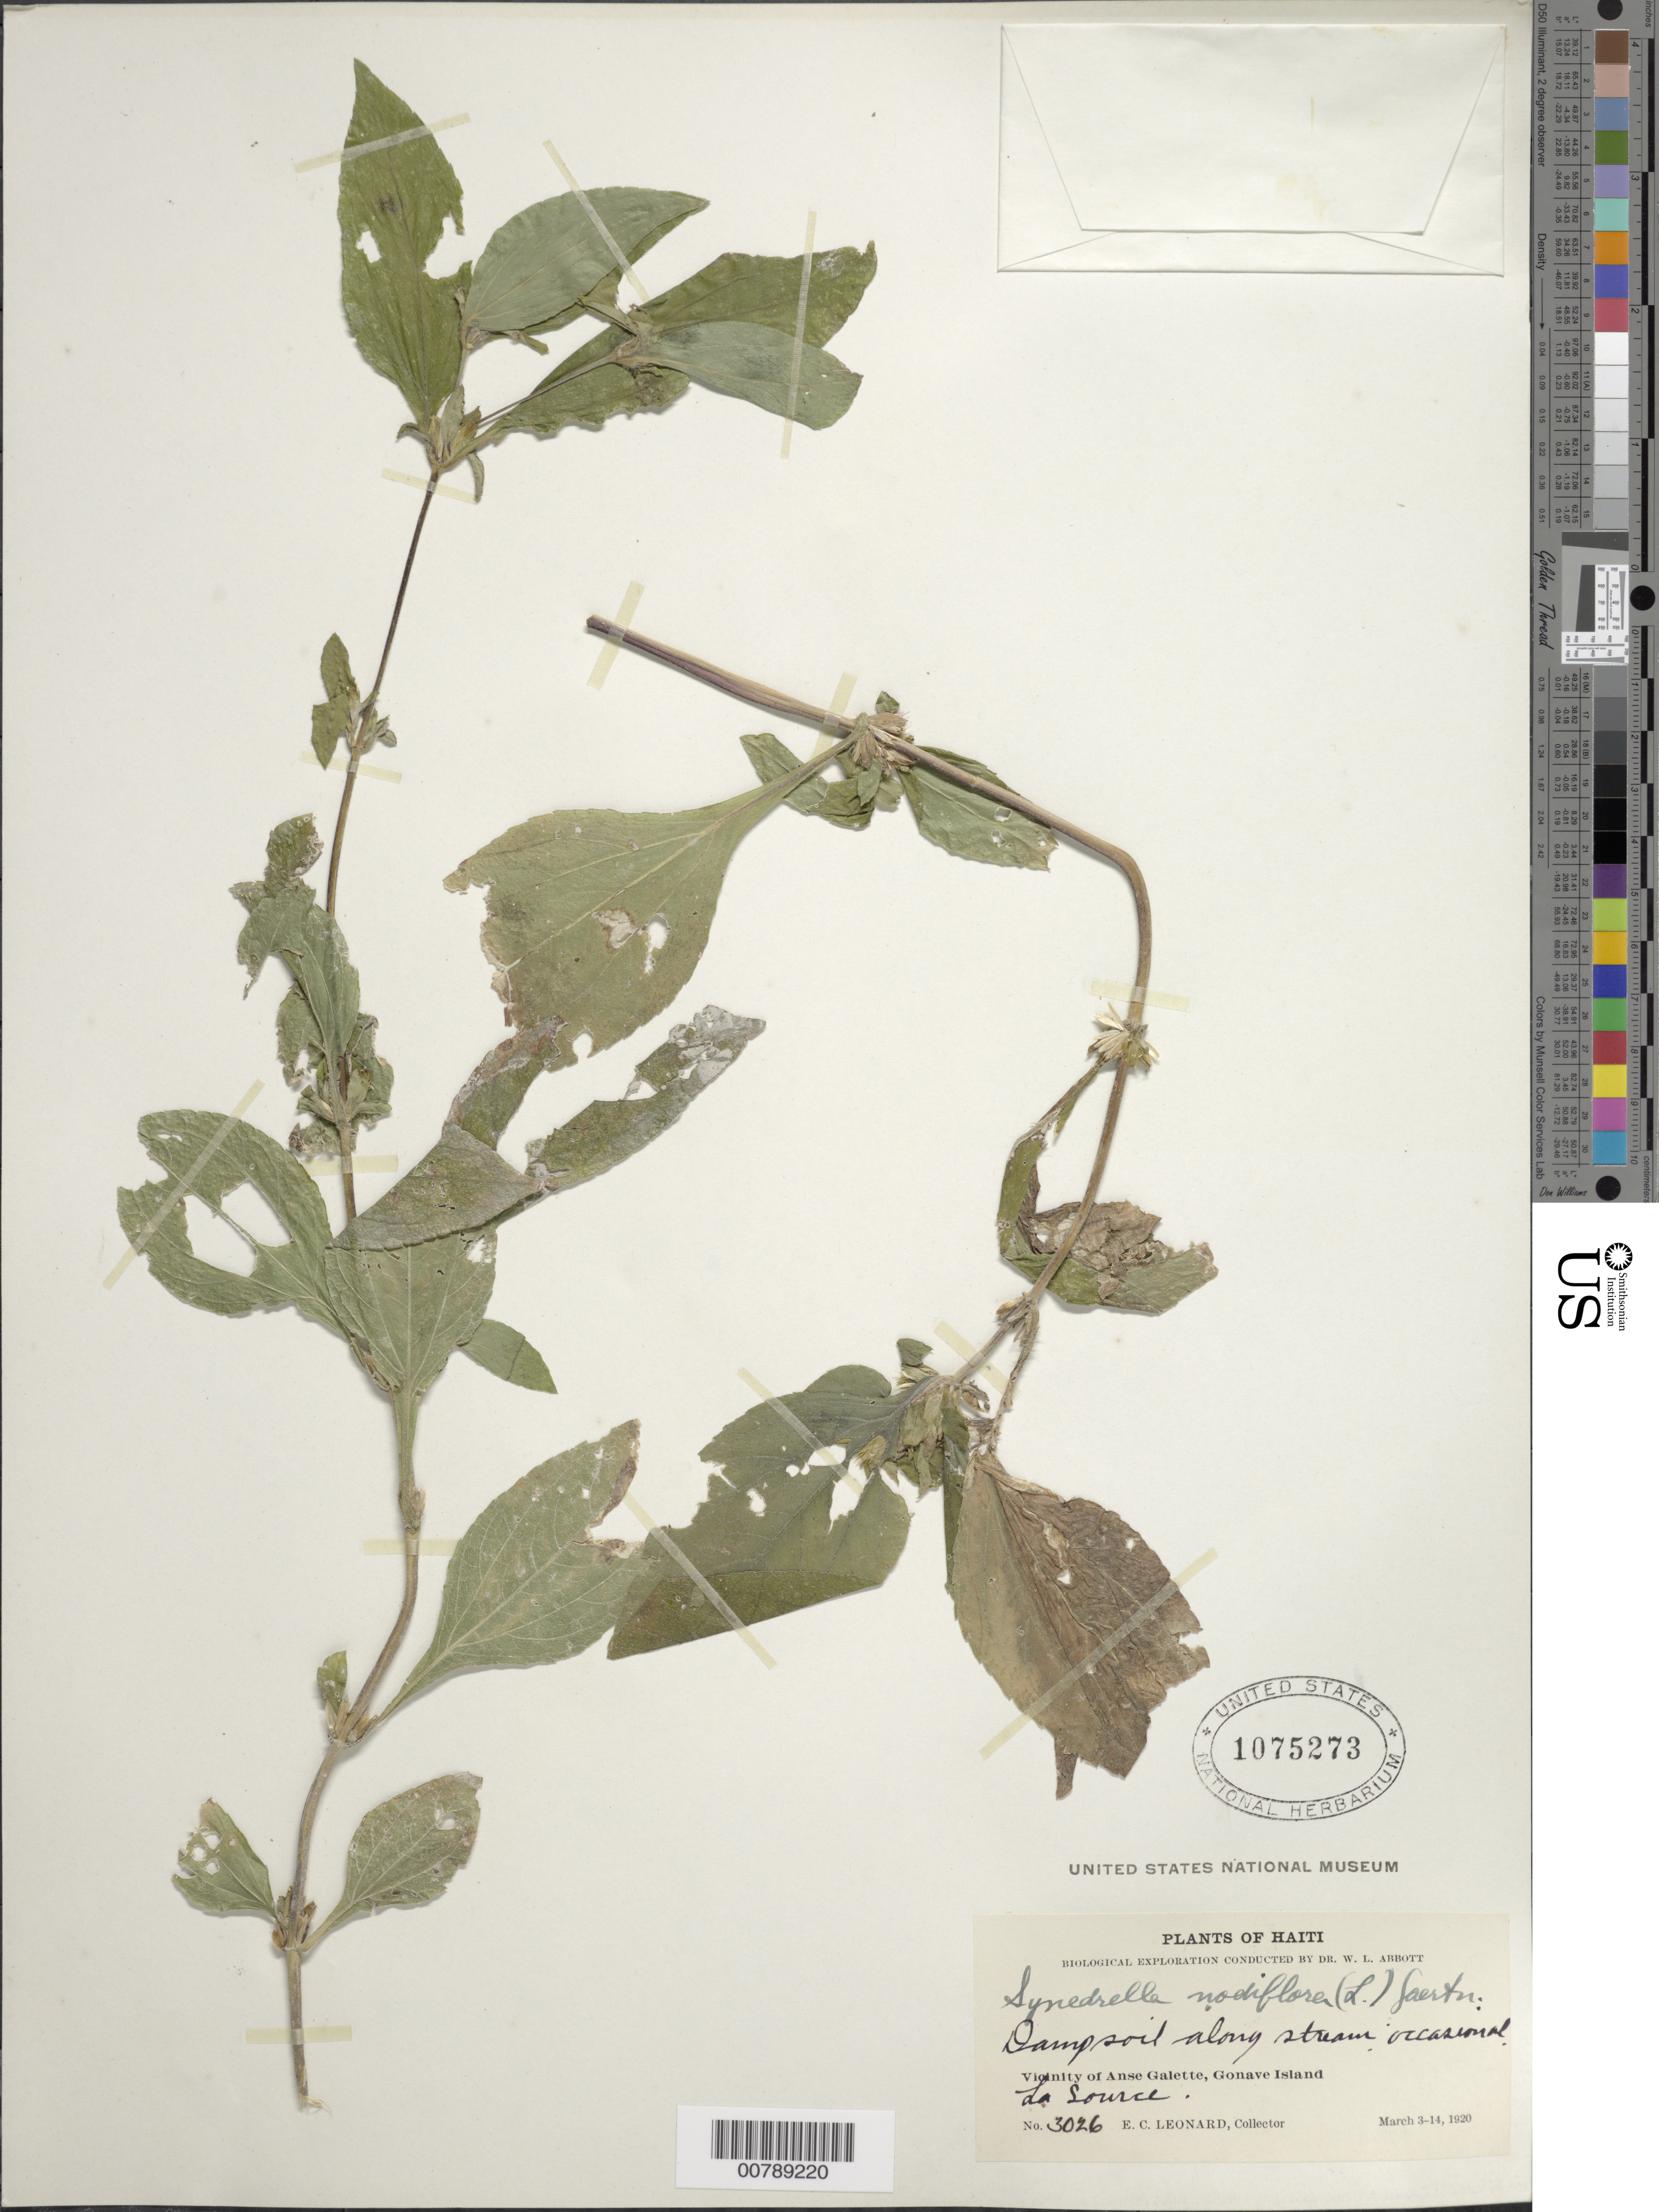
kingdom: Plantae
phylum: Tracheophyta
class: Magnoliopsida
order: Asterales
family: Asteraceae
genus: Synedrella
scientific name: Synedrella nodiflora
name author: (L.) Gaertn.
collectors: E. C. Leonard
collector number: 3026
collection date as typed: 03 Mar 1920 to 14 Mar 1920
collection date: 1920-03-03/1920-03-14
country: Haiti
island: Hispaniola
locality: Vicinity of Anse Galette, Gonave Island, damp soil along stream. La Source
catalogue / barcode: US 1075273